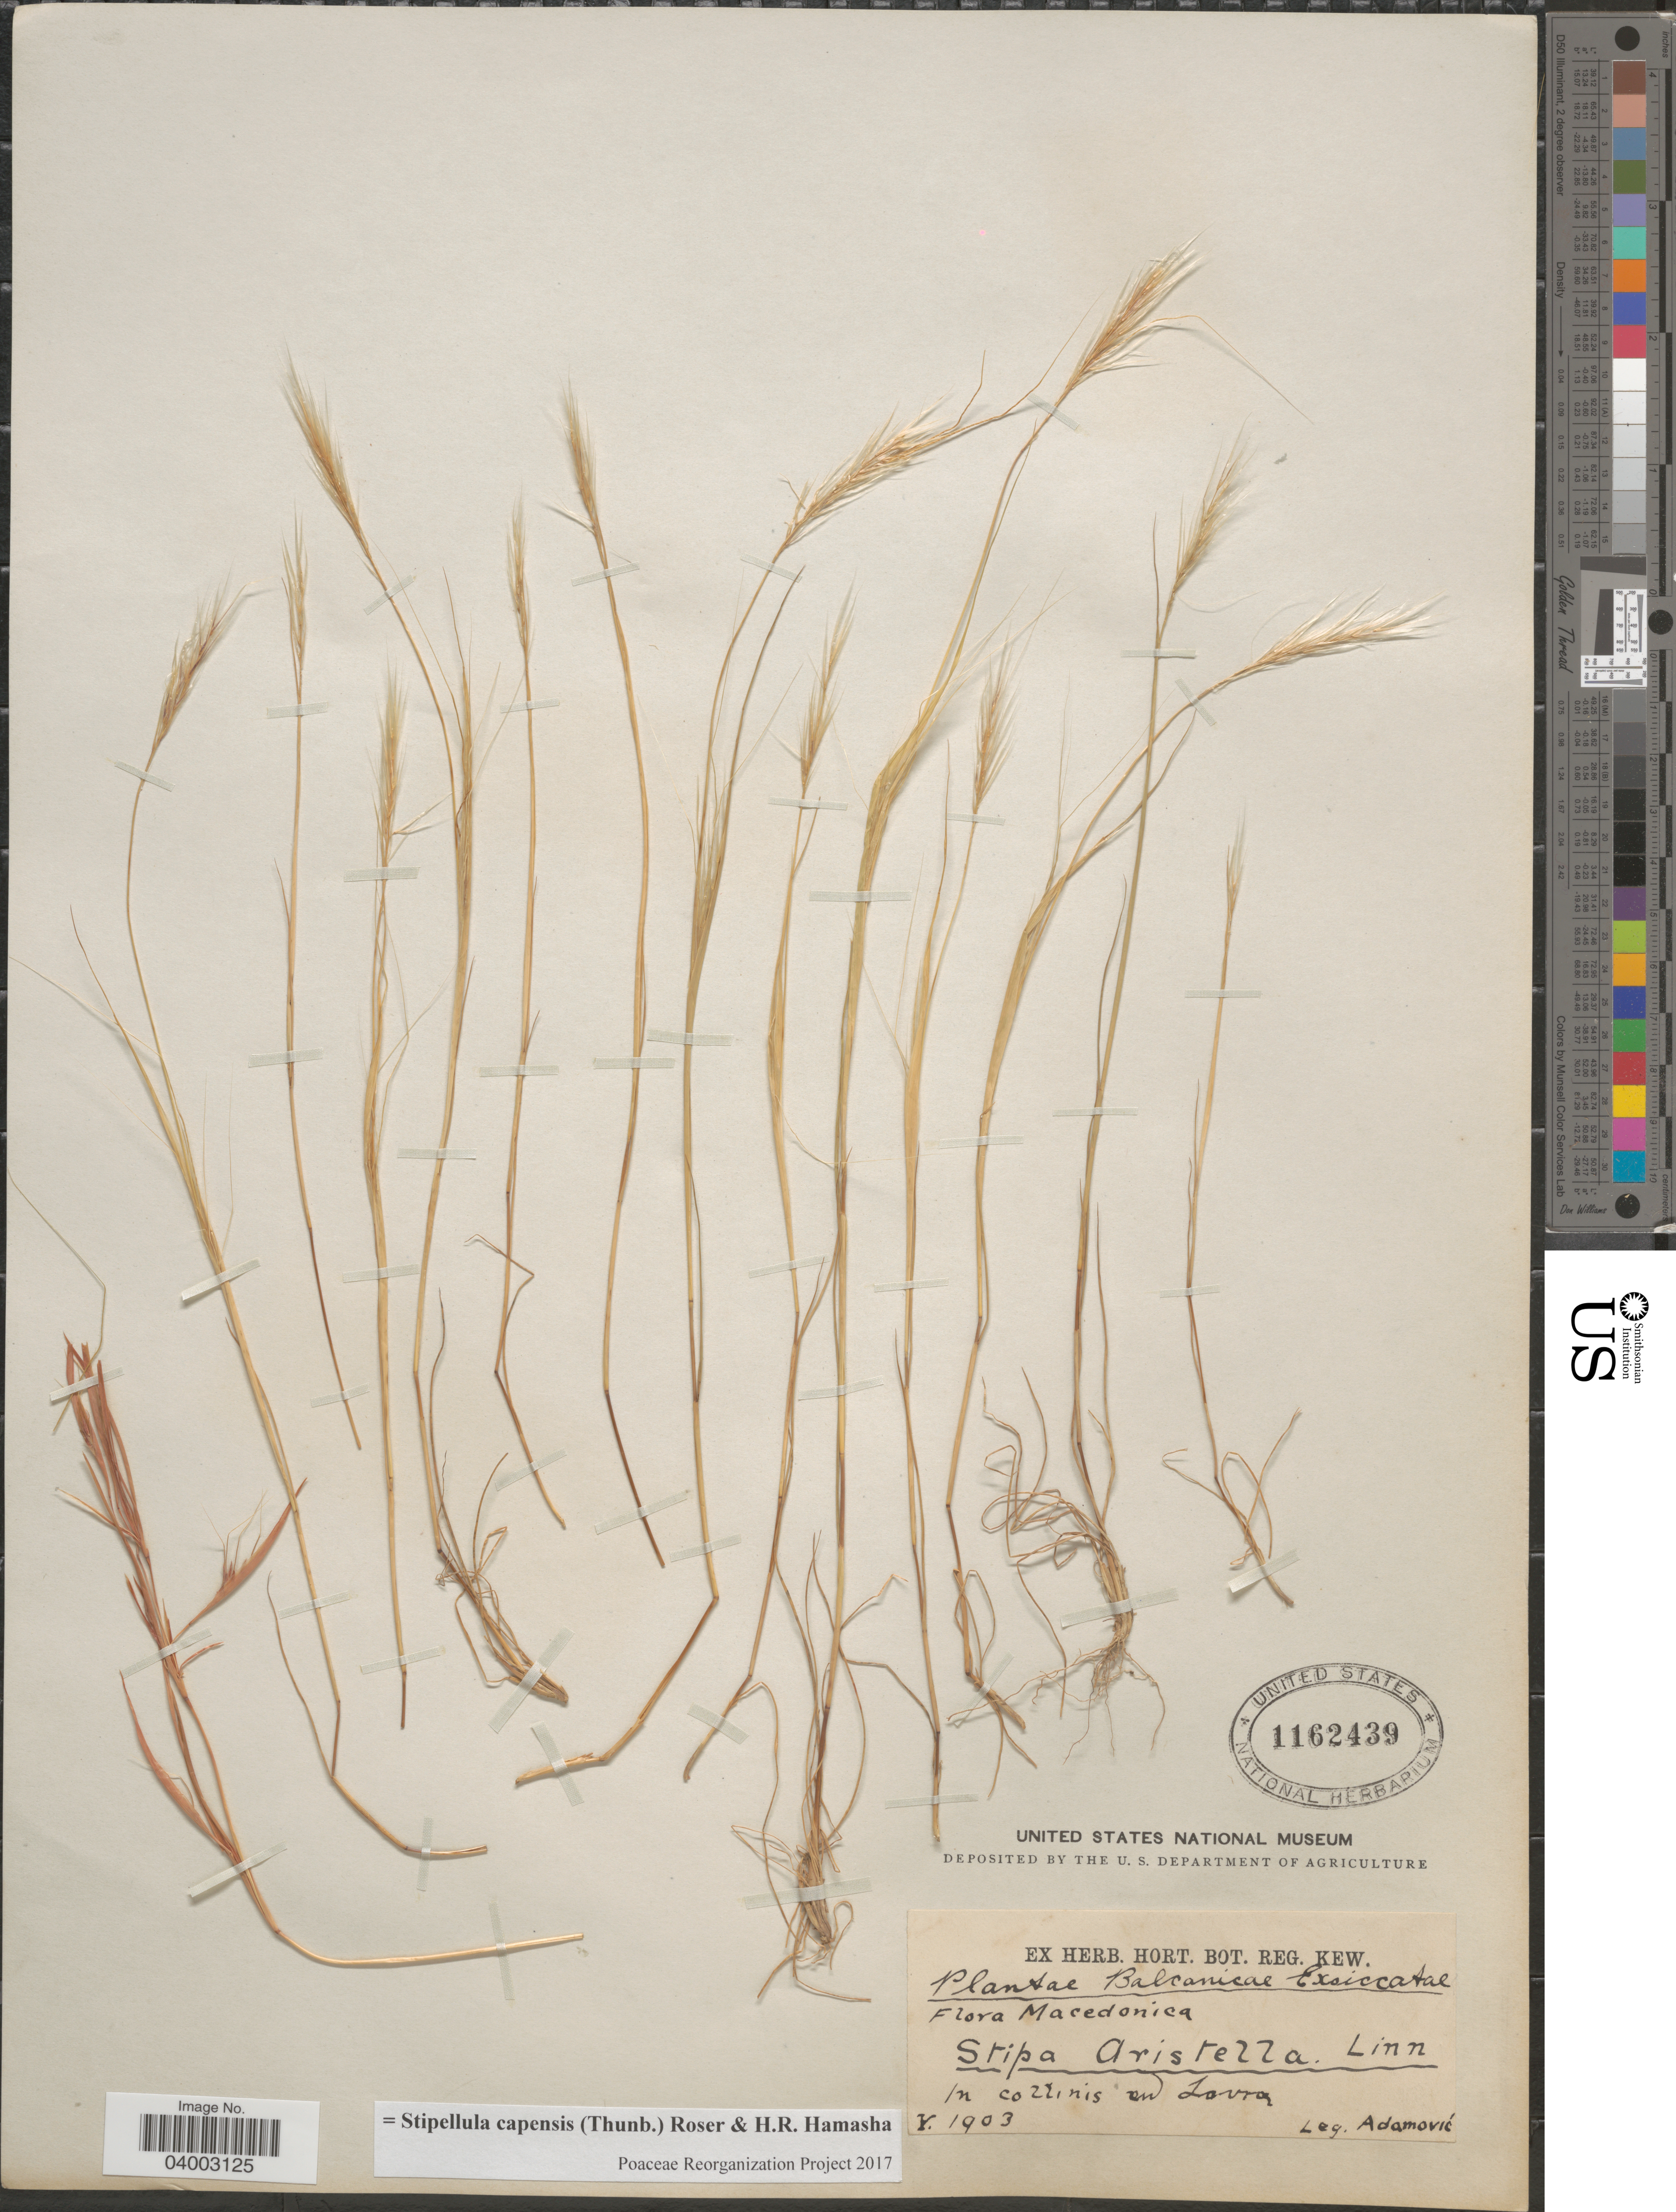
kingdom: Plantae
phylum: Tracheophyta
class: Liliopsida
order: Poales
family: Poaceae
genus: Stipellula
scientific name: Stipellula capensis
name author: (Thunb.) Röser & H. R. Hamasha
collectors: Adamovic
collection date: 1903-05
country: North Macedonia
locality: Balcanicae. Macedonica. In collinis ad Lovra.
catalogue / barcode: US 1162439